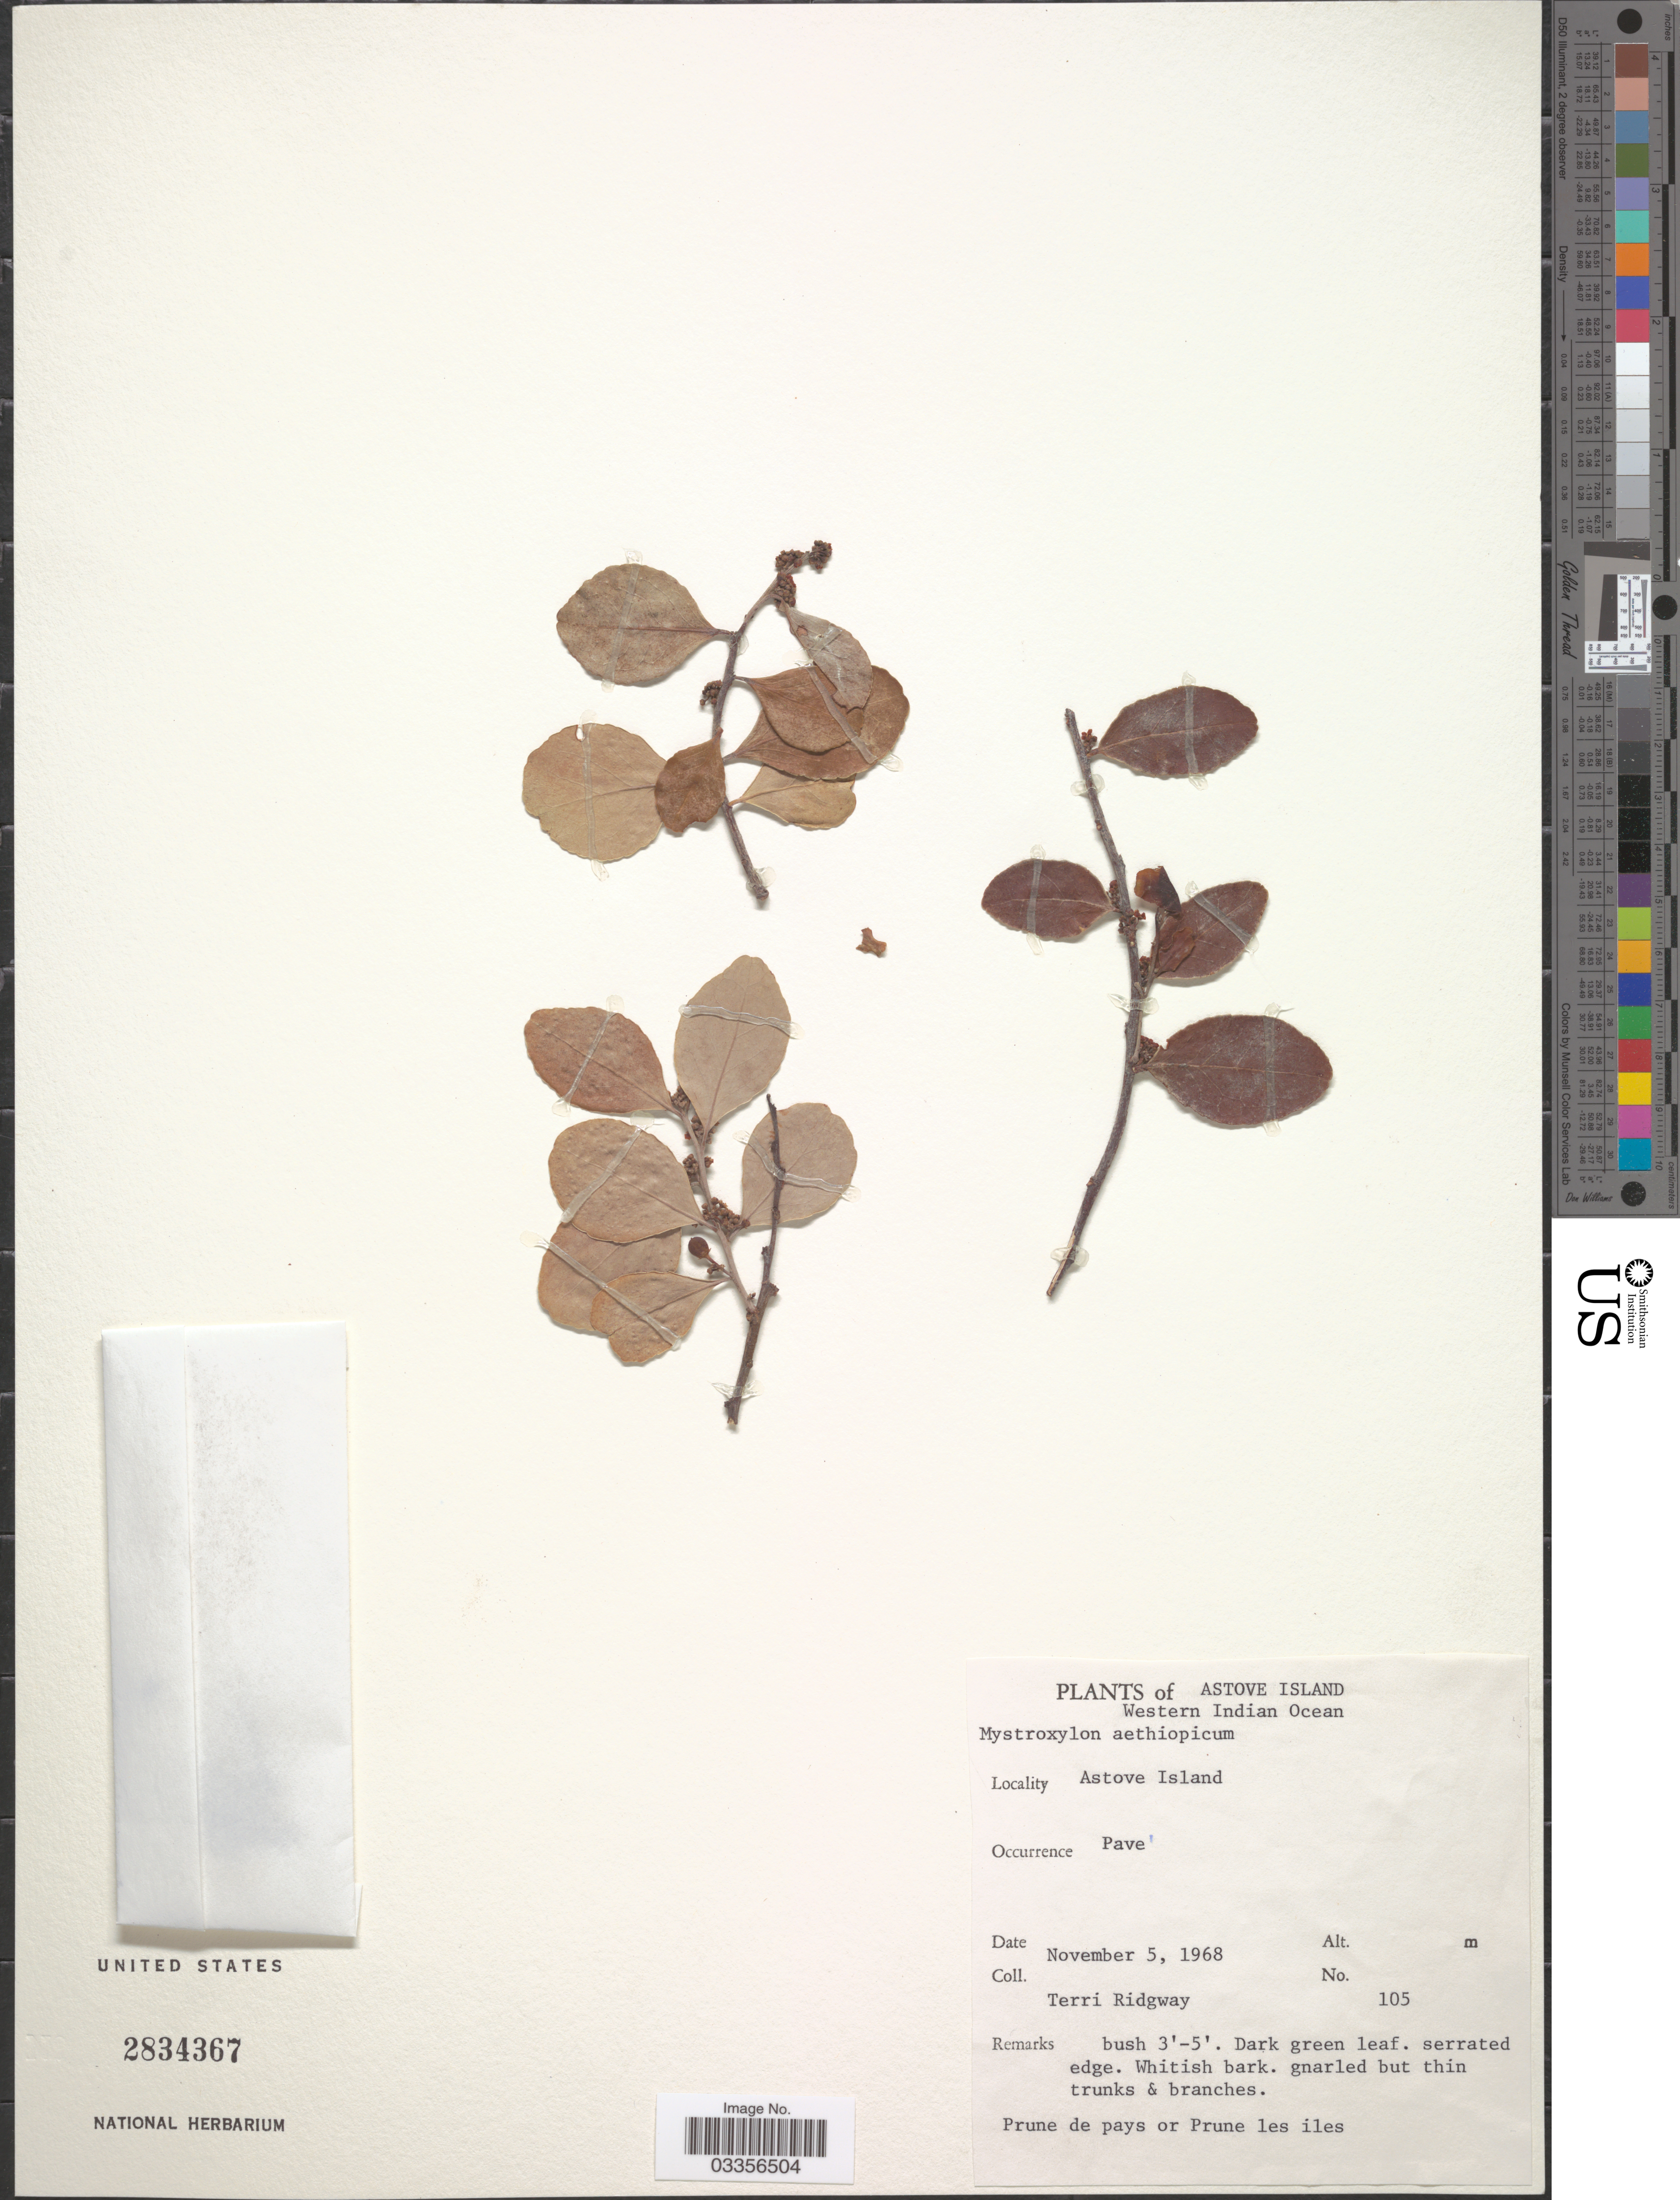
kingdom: Plantae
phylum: Tracheophyta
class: Magnoliopsida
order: Celastrales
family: Celastraceae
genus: Mystroxylon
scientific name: Mystroxylon aethiopicum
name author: (Thunb.) Loes.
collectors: T. Ridgway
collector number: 105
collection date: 1968-11-05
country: Seychelles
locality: Astove Island (Western Indian Ocean), Pave.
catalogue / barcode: US 2834367